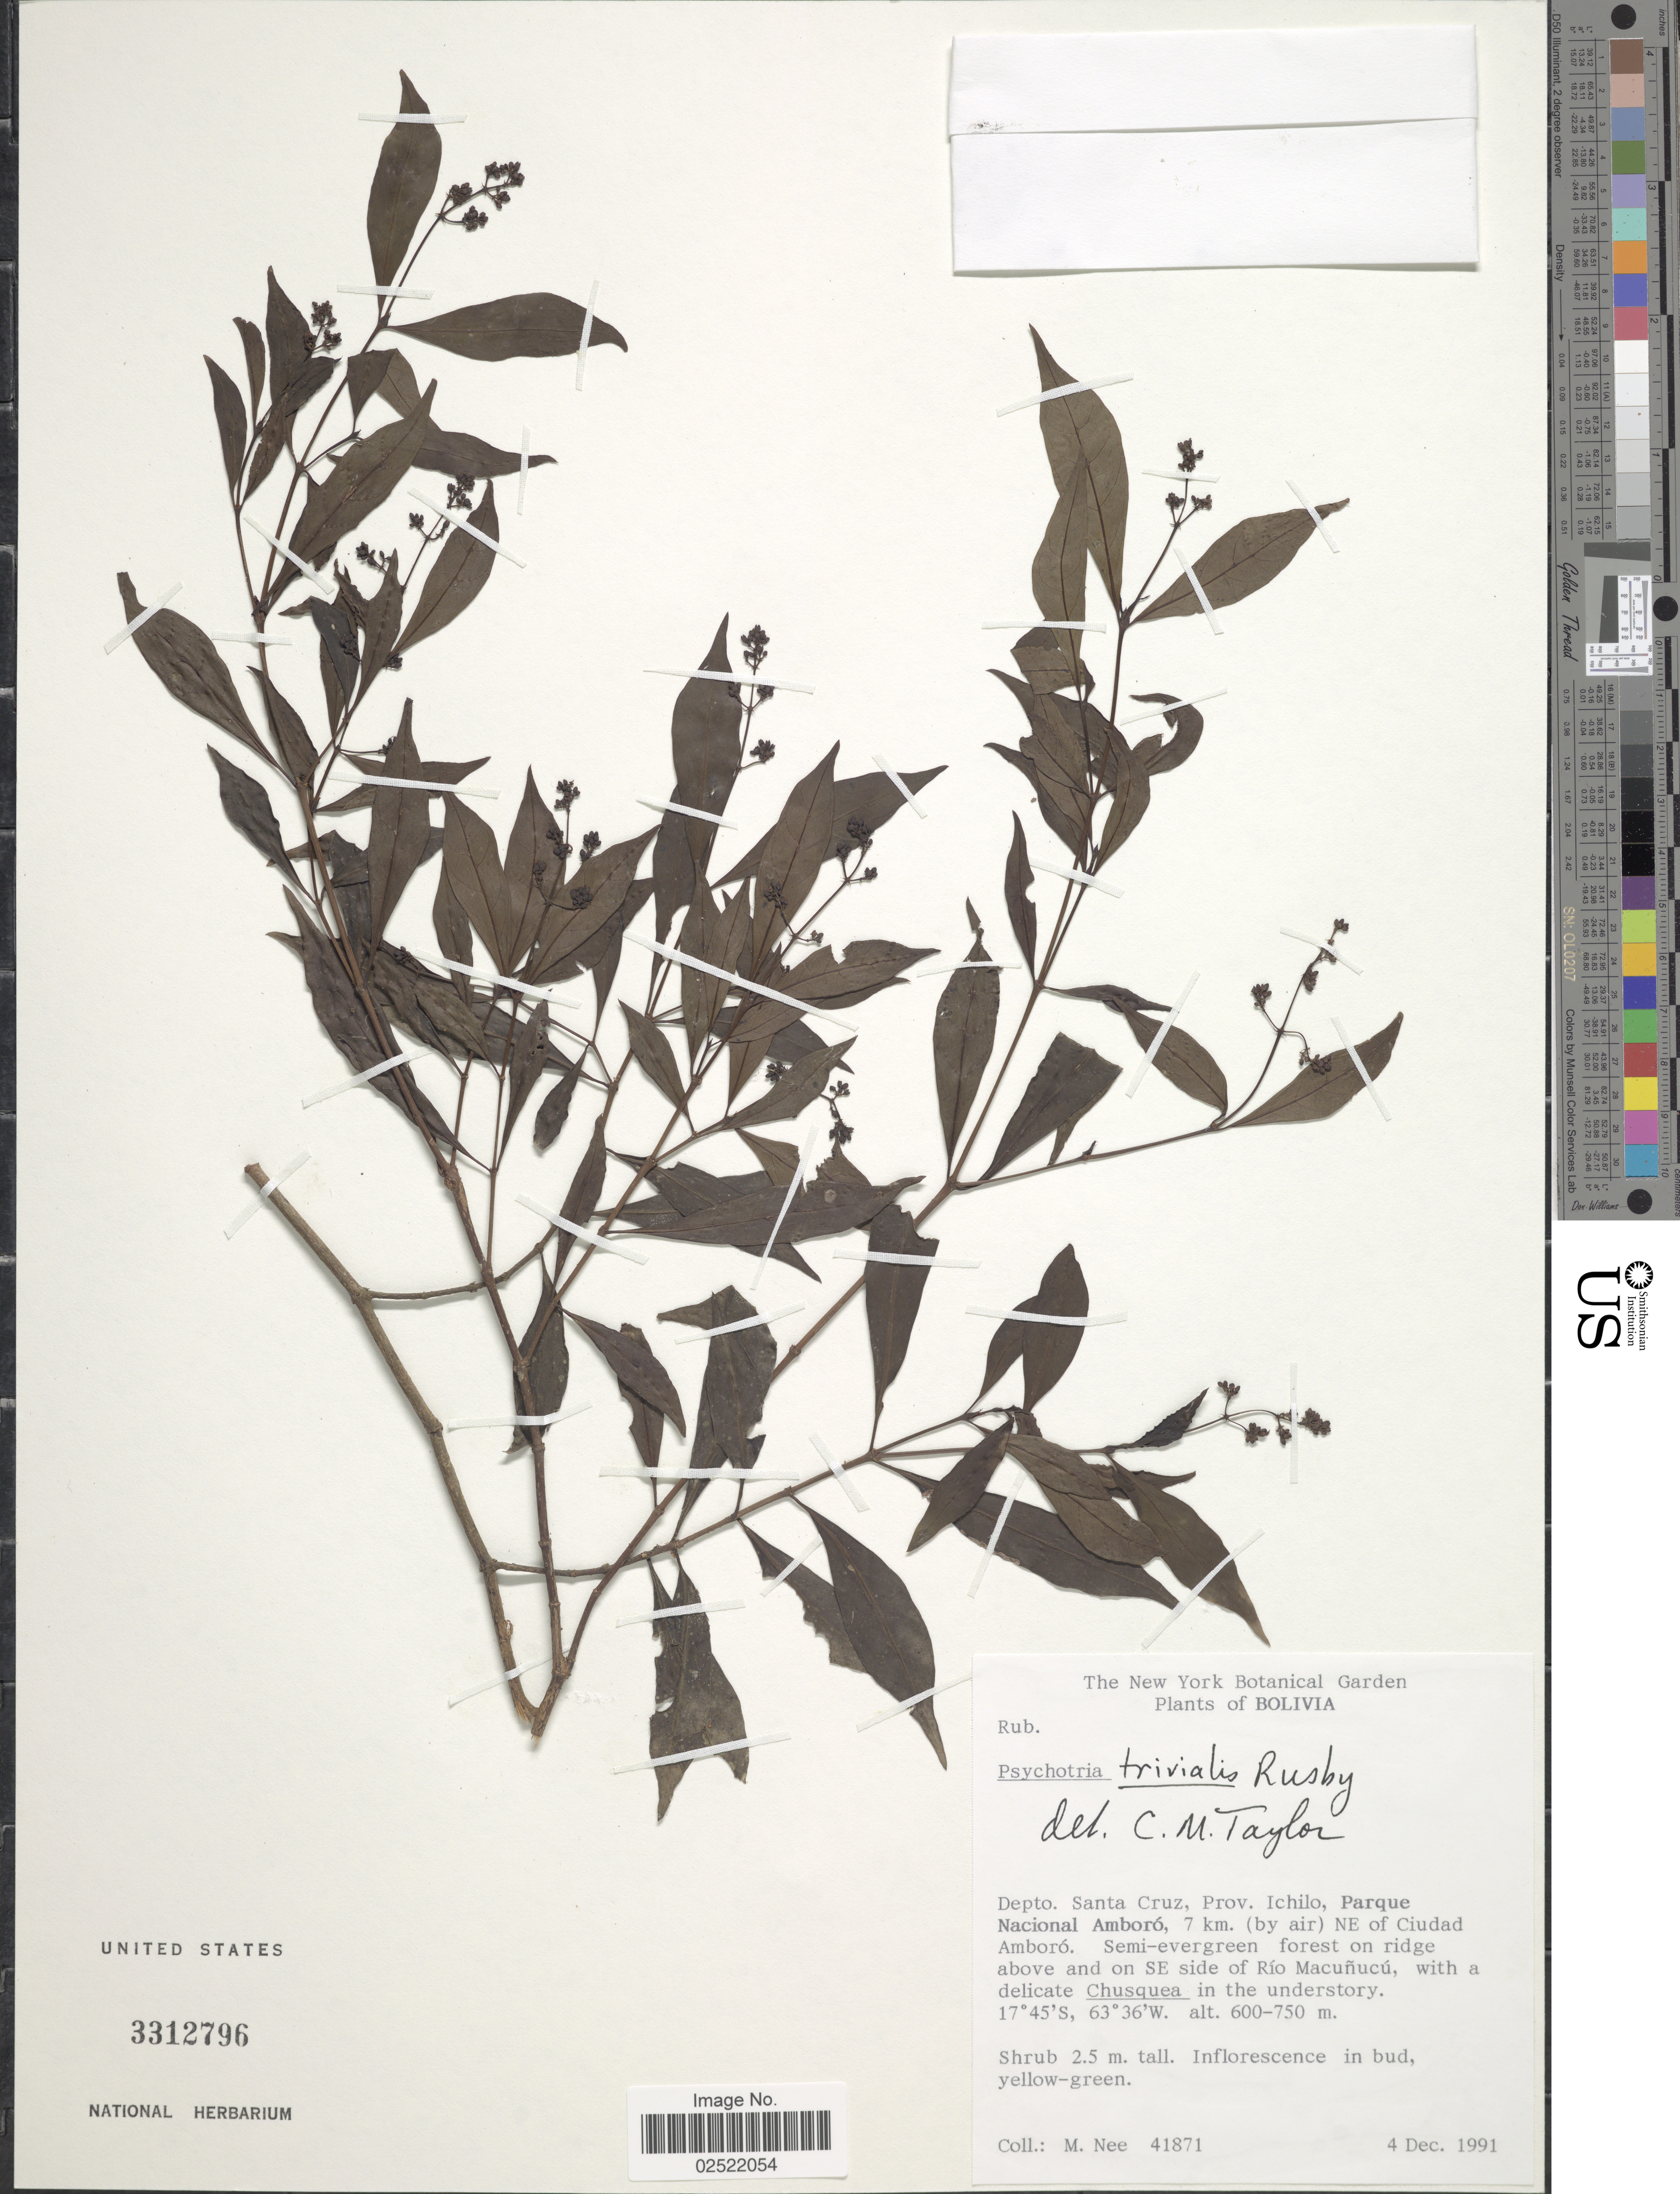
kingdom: Plantae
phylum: Tracheophyta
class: Magnoliopsida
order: Gentianales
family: Rubiaceae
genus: Psychotria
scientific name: Psychotria trivialis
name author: Rusby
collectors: M. Nee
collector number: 41871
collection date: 1991-12-04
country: Bolivia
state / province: Santa Cruz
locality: Depto. Santa Cruz, Prov. Ichilo, Parque Nacional Amboro, 7 km. (by air) NE of Ciudad Amboro. Semi-evergreen forest on ridge above and on SE side of Rio Macunucu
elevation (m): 600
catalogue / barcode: US 3312796